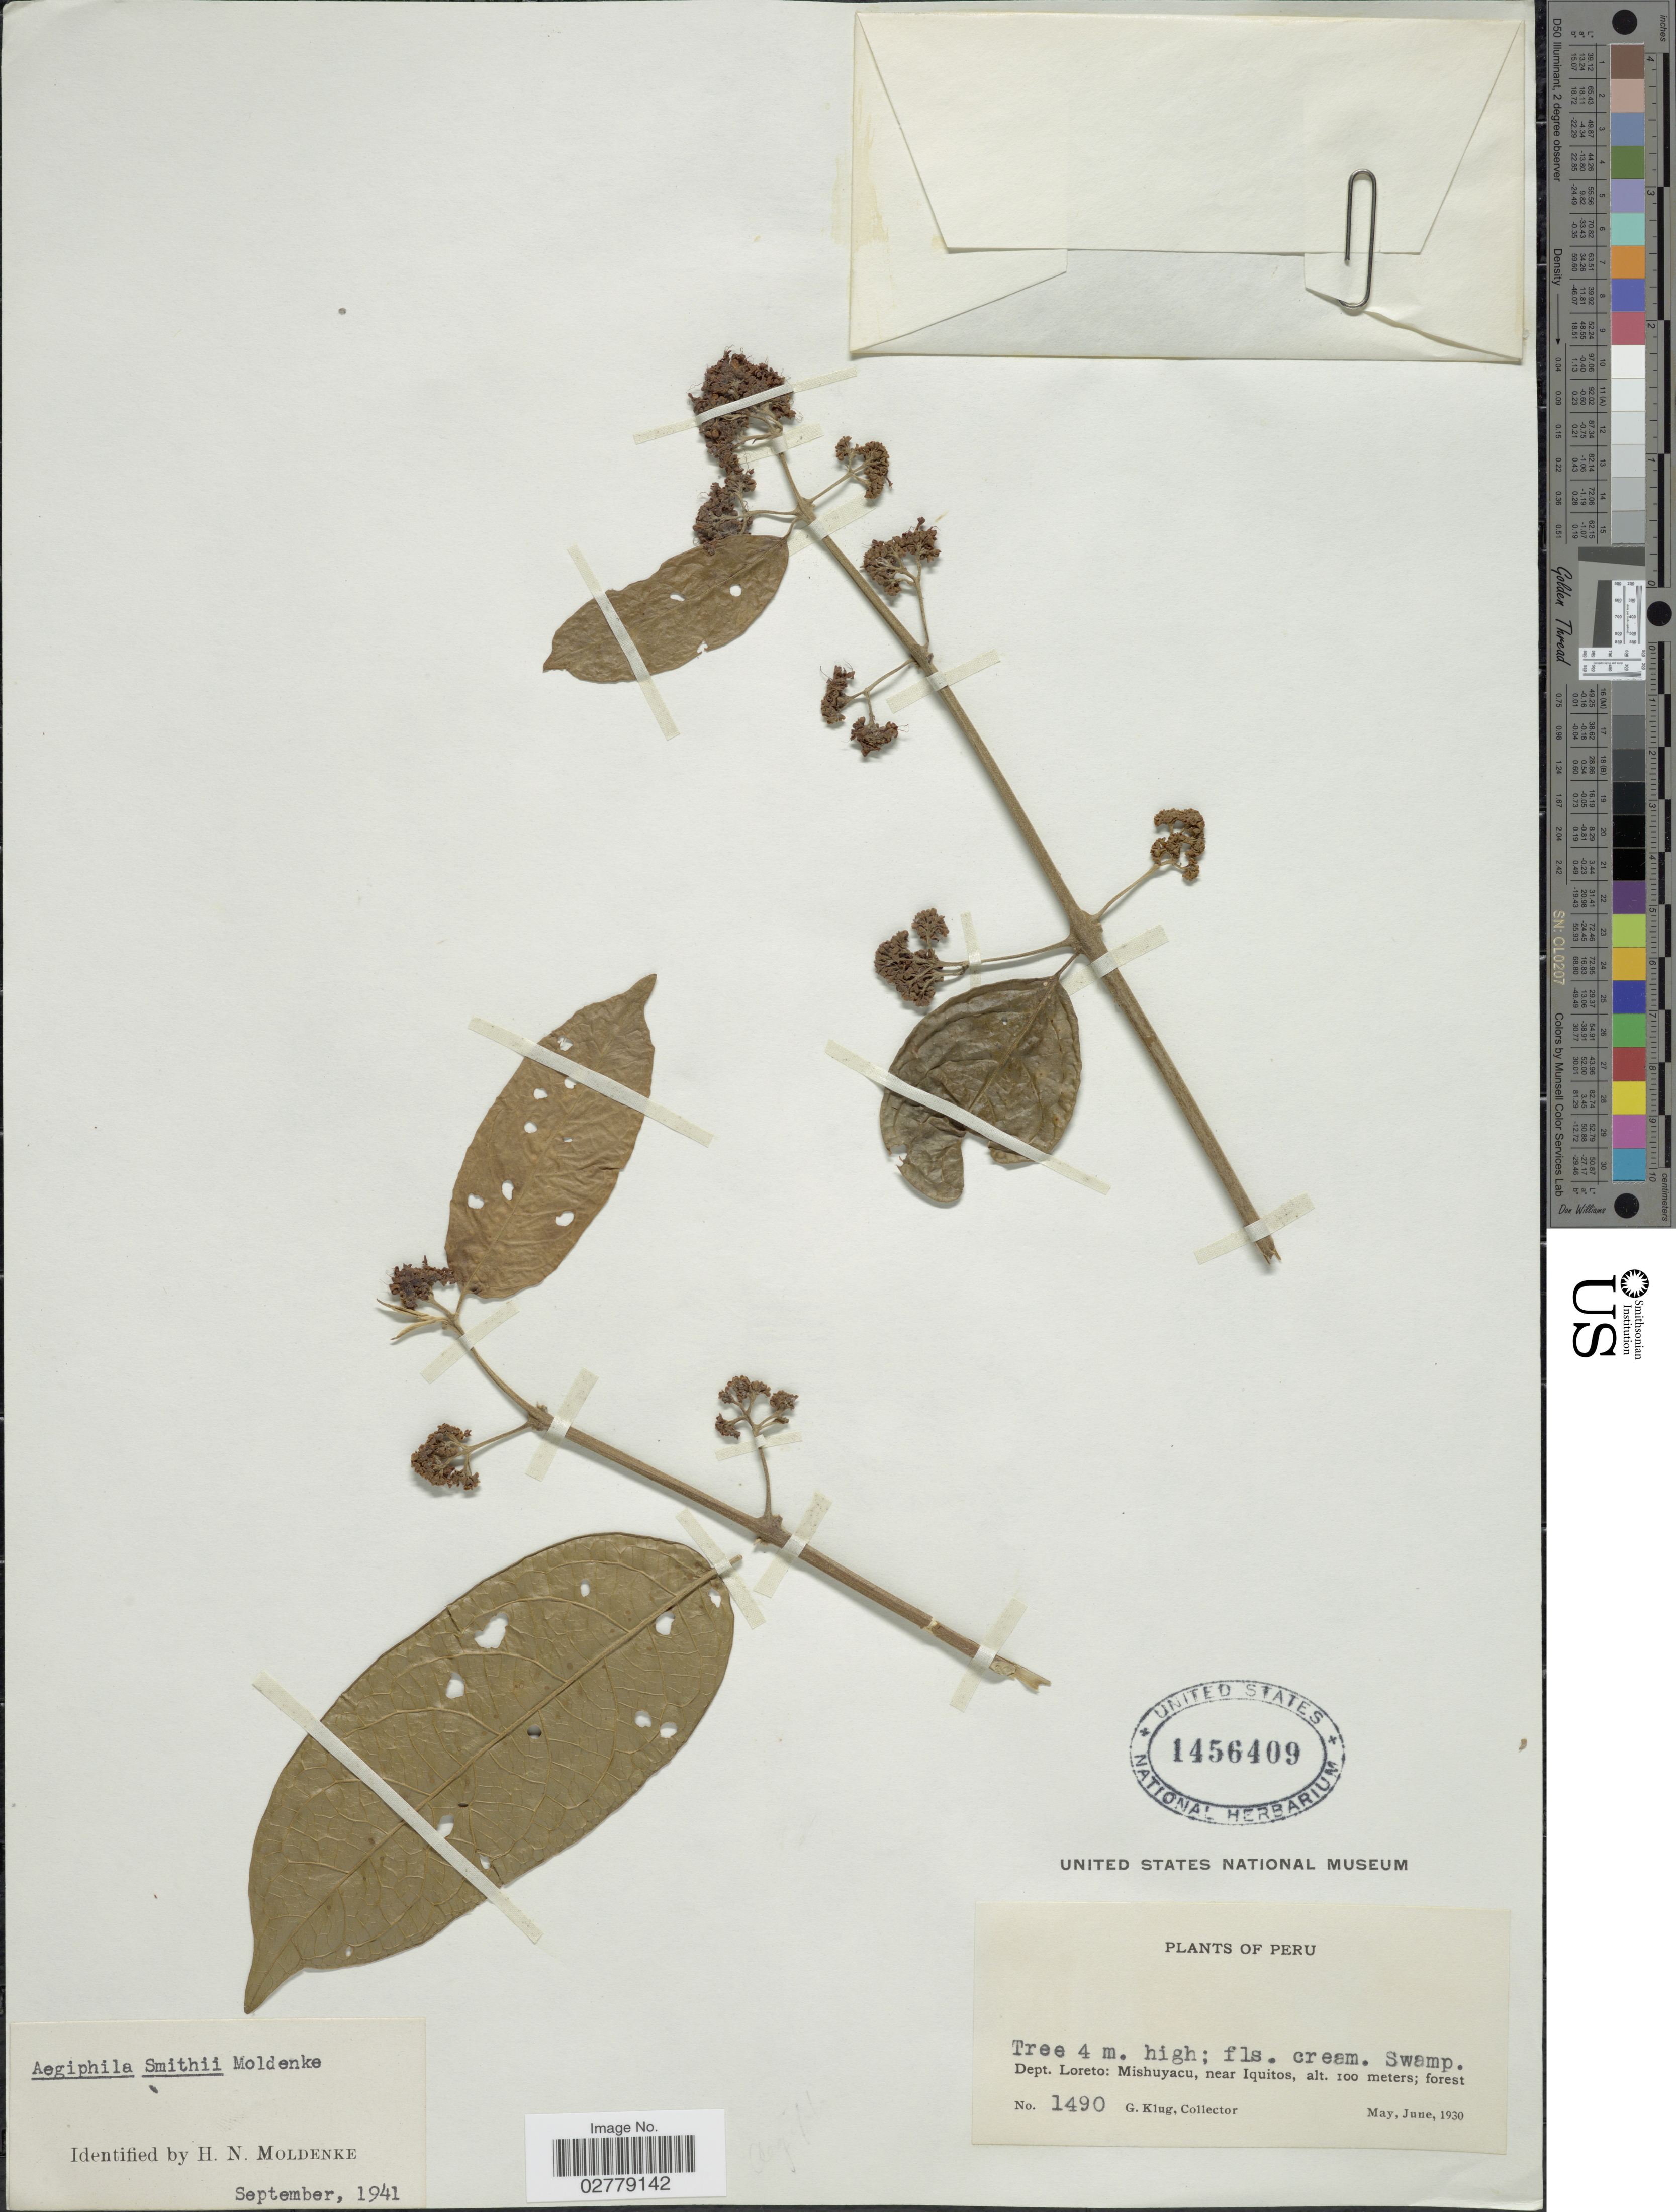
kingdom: Plantae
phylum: Tracheophyta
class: Magnoliopsida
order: Lamiales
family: Lamiaceae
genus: Aegiphila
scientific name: Aegiphila smithii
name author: Moldenke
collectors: G. Klug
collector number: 1490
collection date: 1930-05/1930-06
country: Peru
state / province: Loreto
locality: Dept. Loreto, Mishuyacu, near Iquitos.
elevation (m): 100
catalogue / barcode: US 1456409